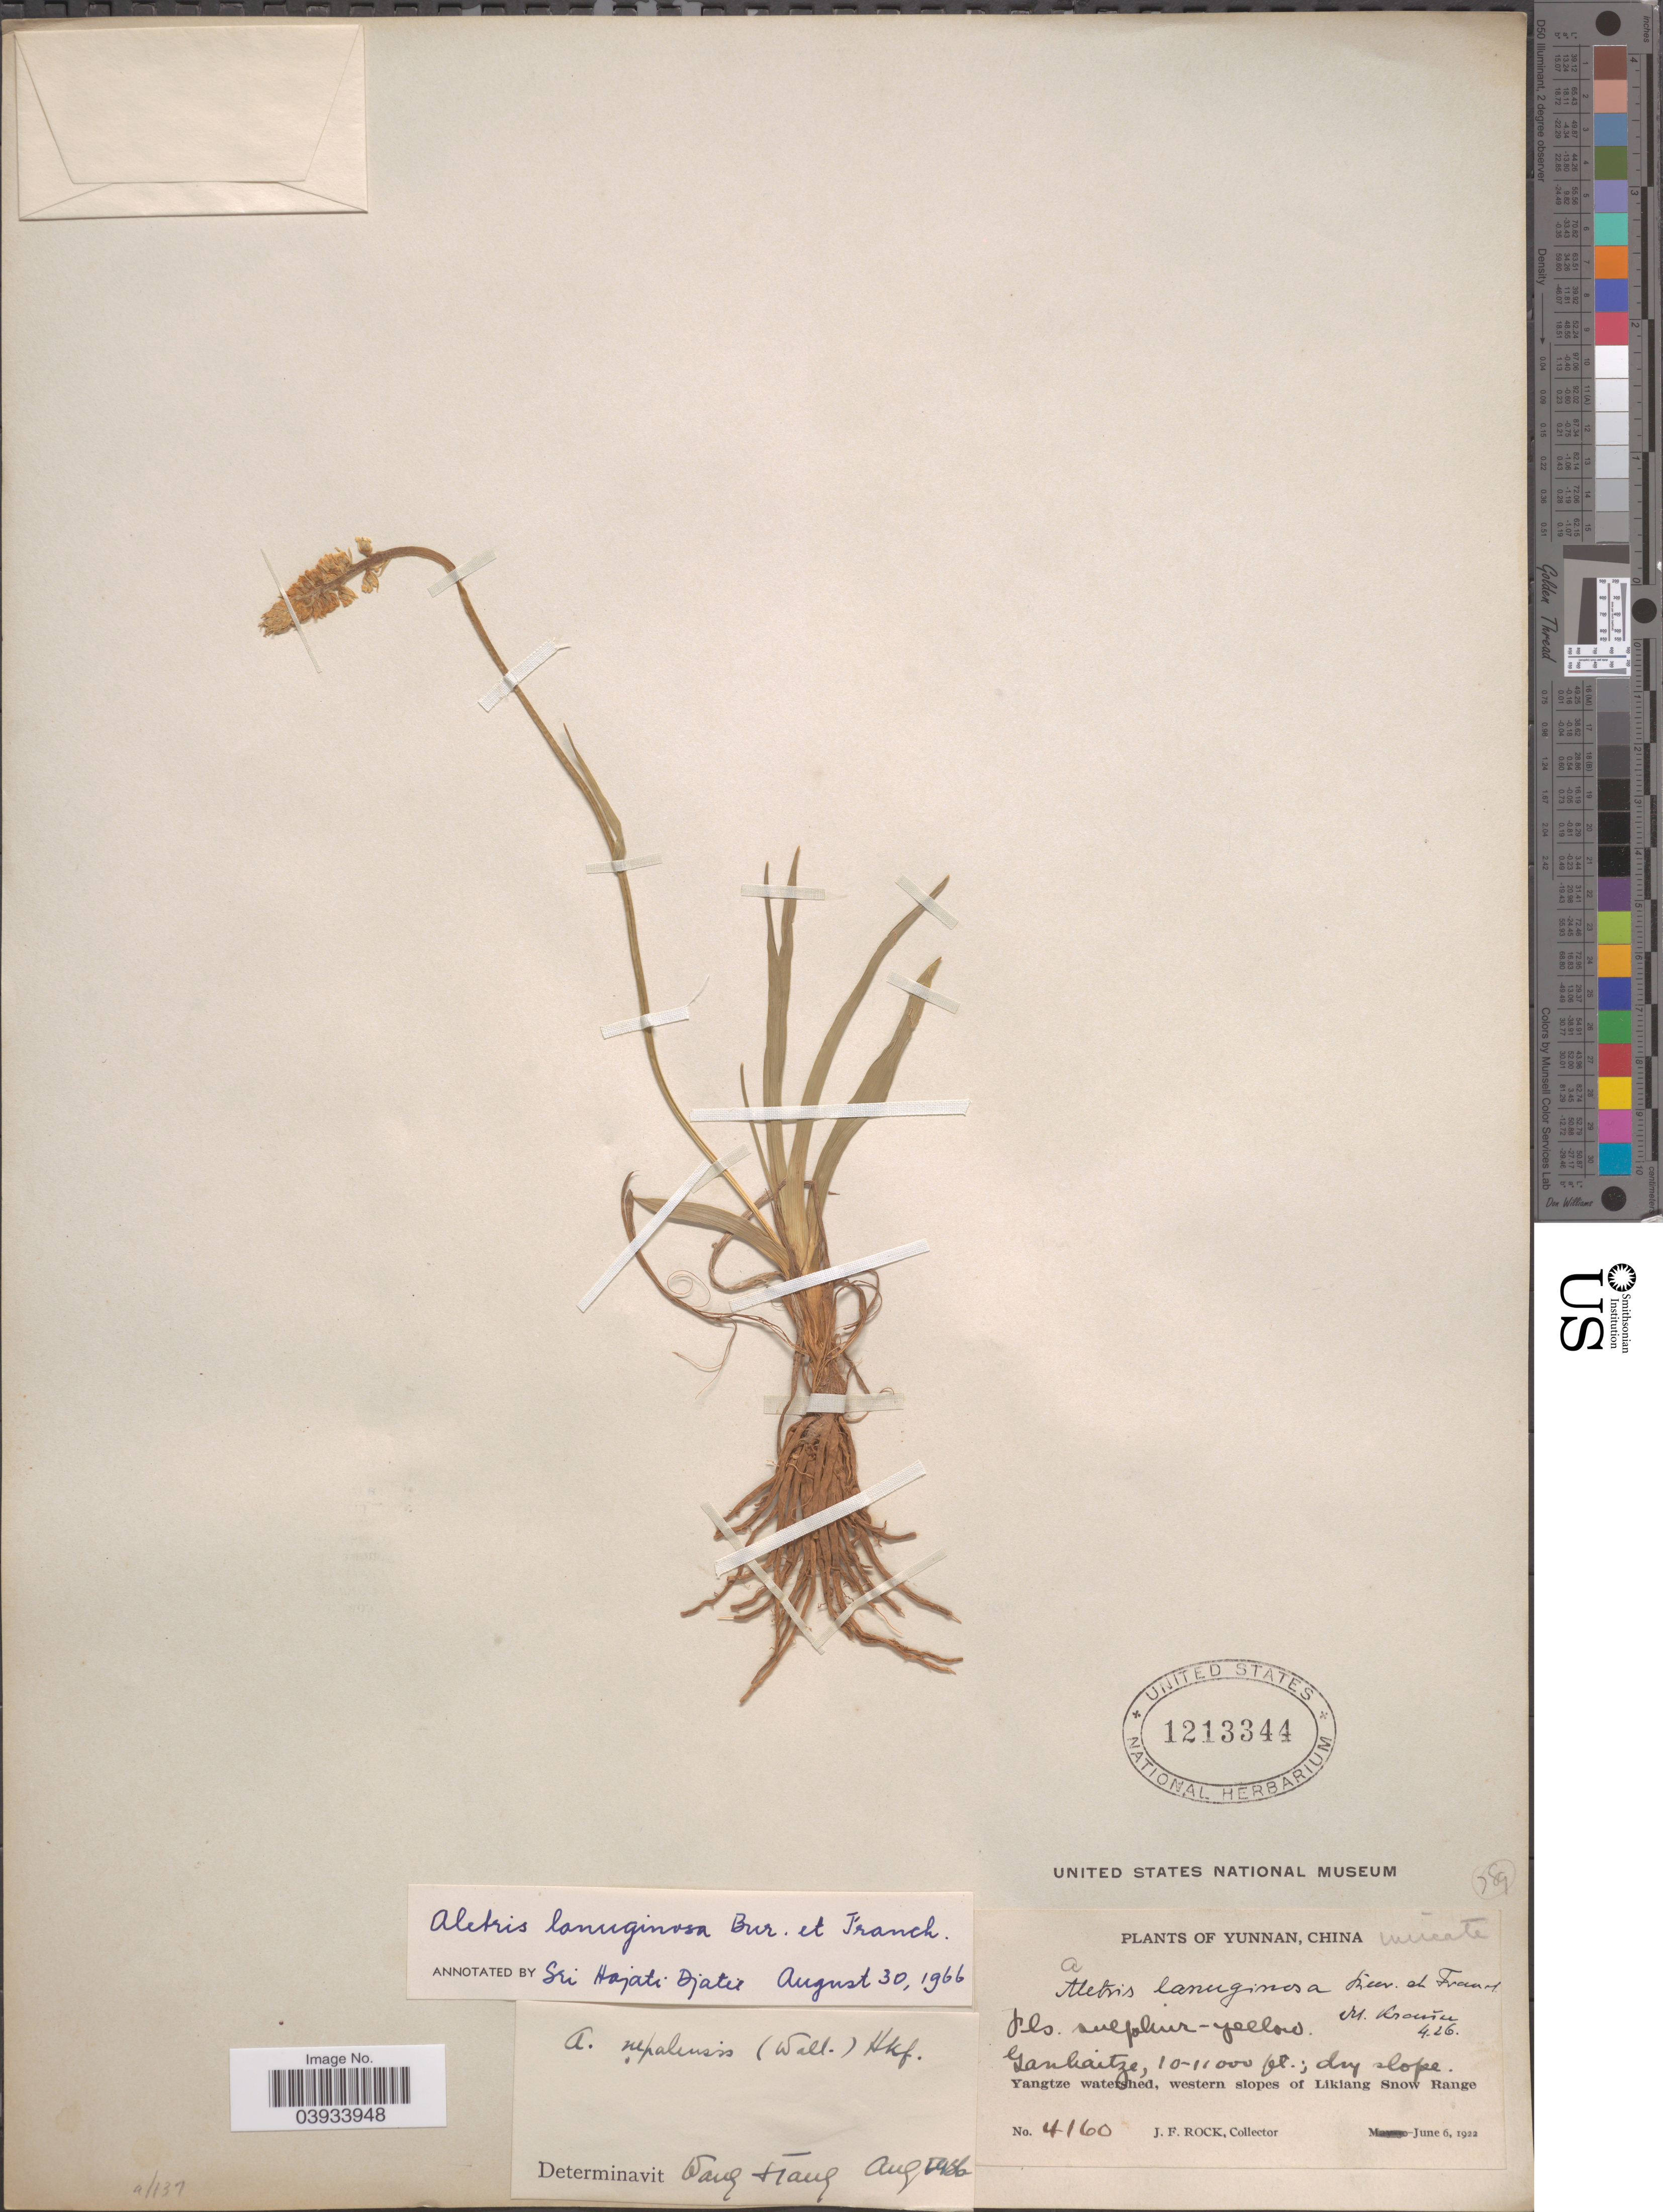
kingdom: Plantae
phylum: Tracheophyta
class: Liliopsida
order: Dioscoreales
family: Nartheciaceae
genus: Aletris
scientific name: Aletris lanuginosa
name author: Bureau & Franch.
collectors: J. Rock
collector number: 4160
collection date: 1922-06-06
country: China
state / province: Yunnan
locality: Ganhaitze, Yangtze watershed, western slopes of Likiang Snow Range.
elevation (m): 3048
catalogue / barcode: US 1213344